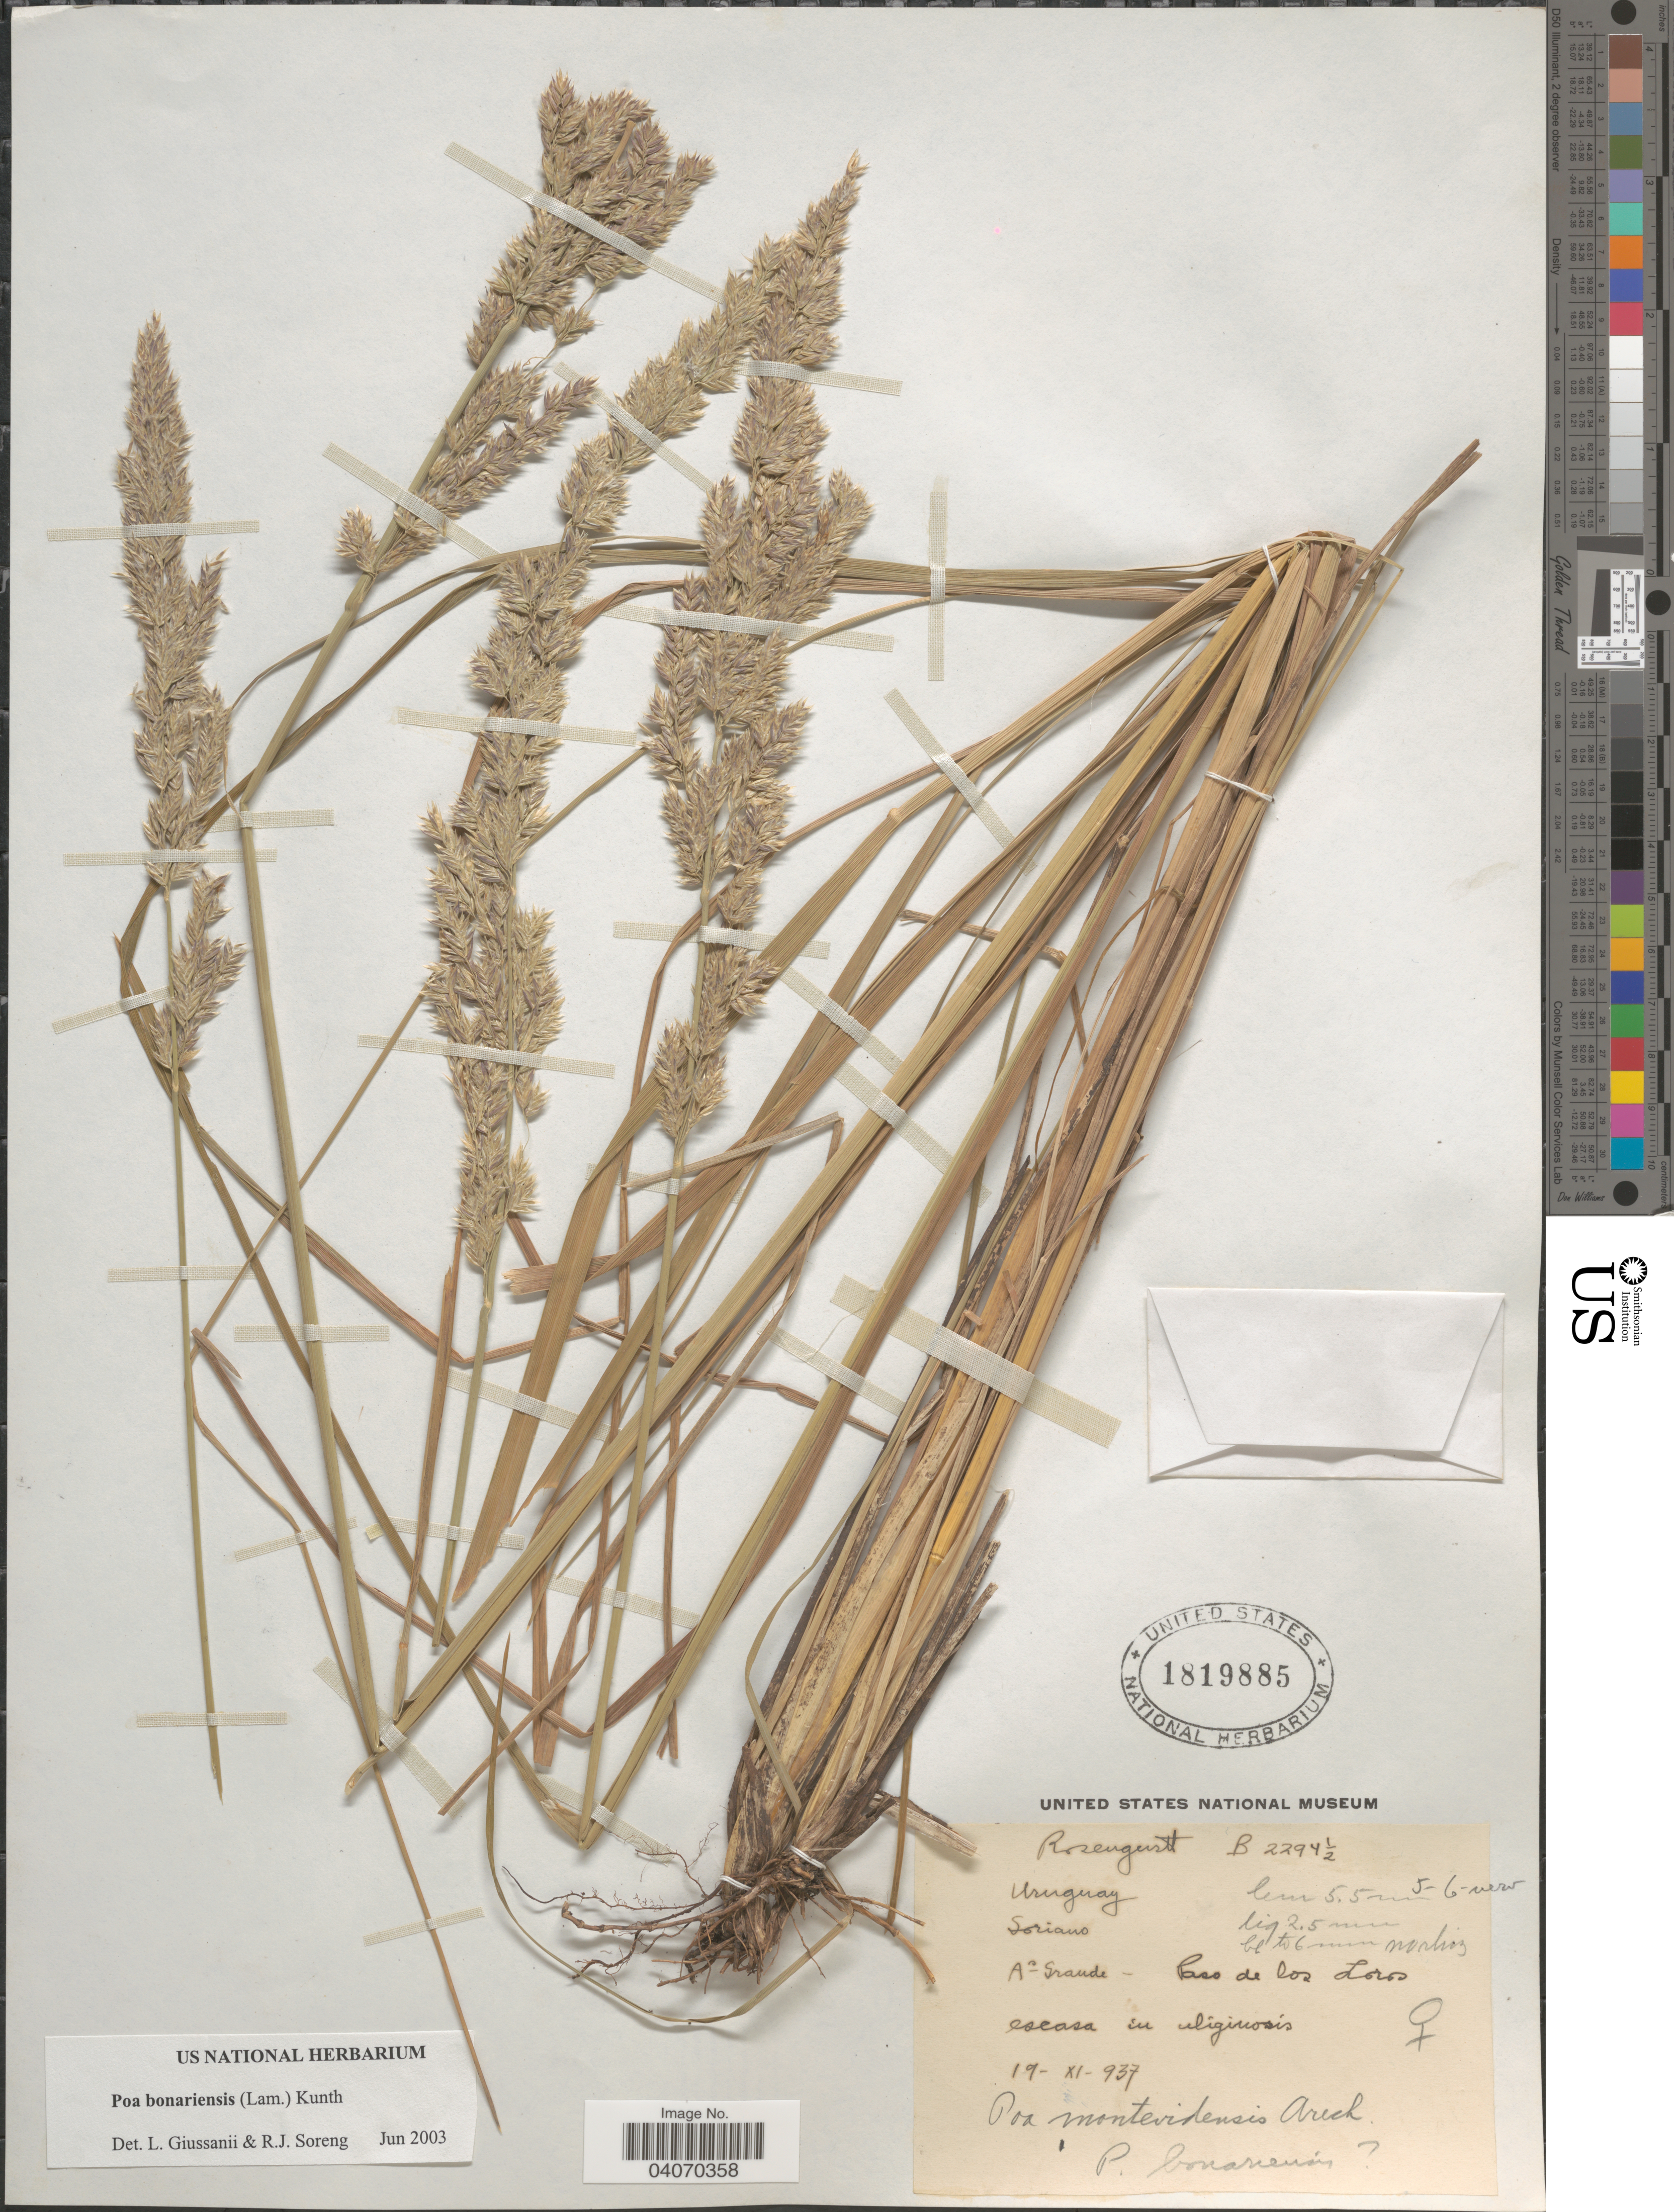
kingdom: Plantae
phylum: Tracheophyta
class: Liliopsida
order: Poales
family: Poaceae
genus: Poa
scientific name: Poa bonariensis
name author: (Lam.) Kunth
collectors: Rosengurtt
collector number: B2294½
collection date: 1937-11-19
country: Uruguay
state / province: Soriano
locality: A° Grande - Paso de los Loros escasa in uliginosis.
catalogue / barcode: US 1819885